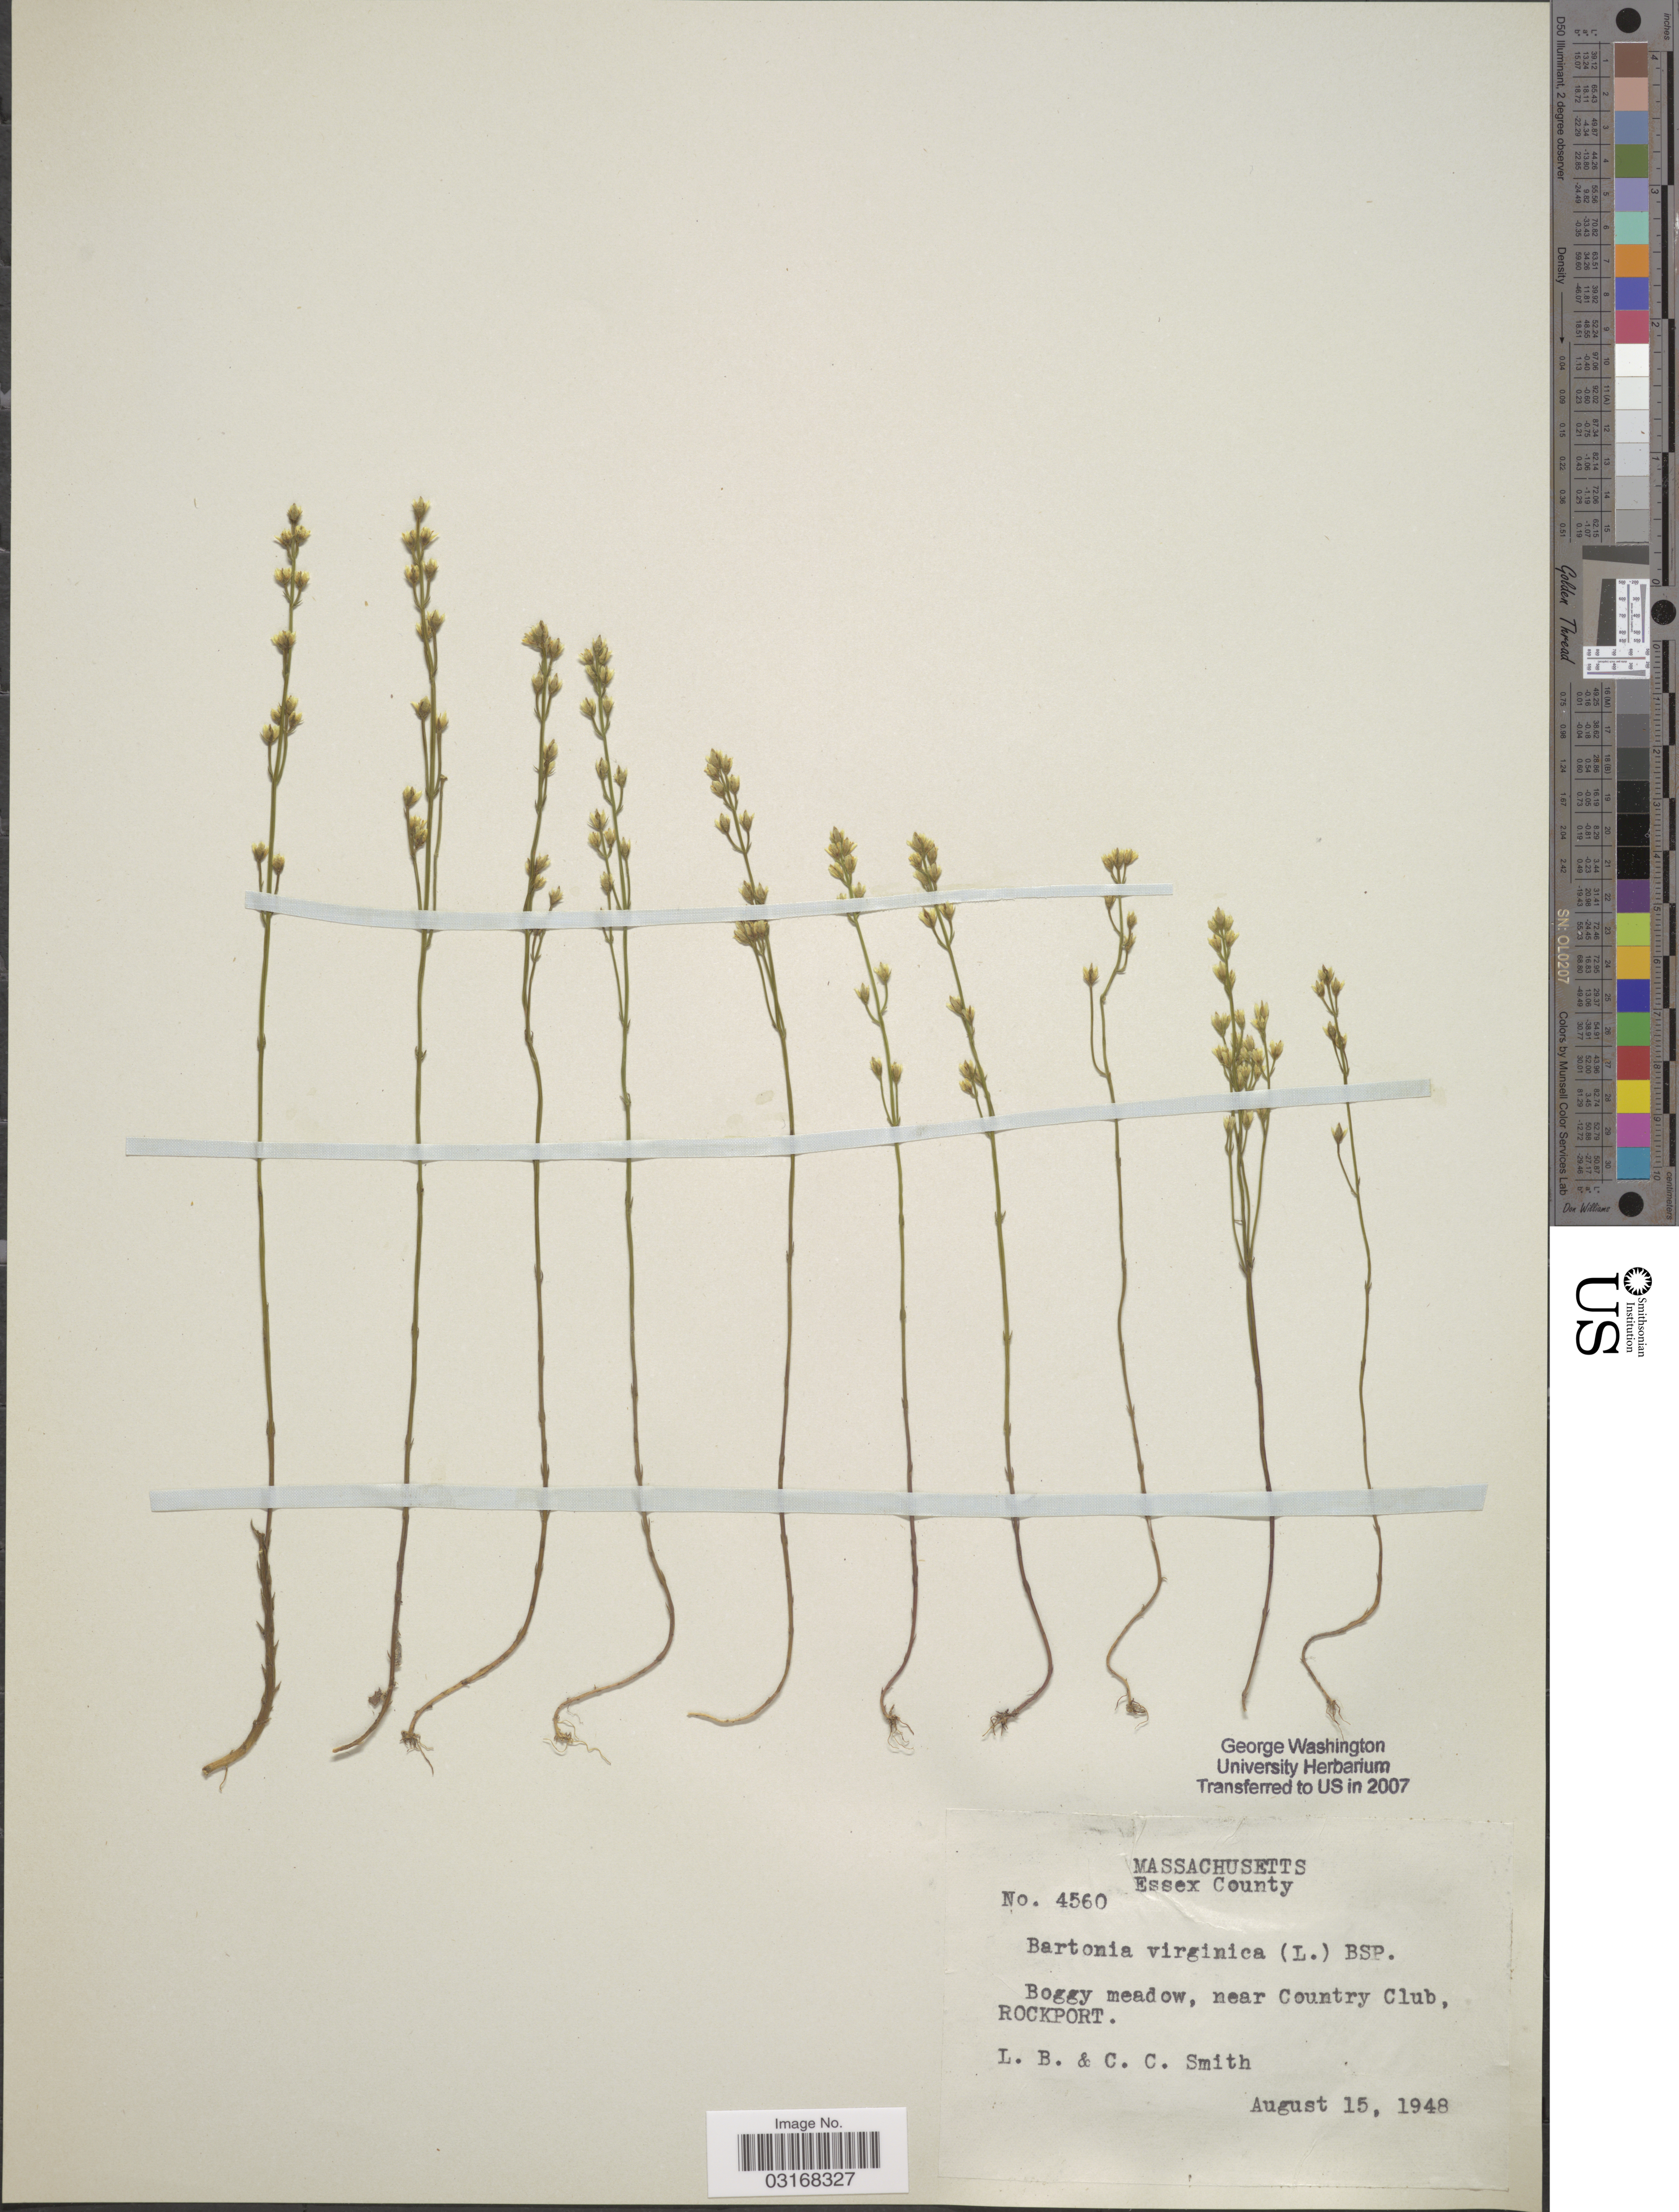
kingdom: Plantae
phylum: Tracheophyta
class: Magnoliopsida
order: Gentianales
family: Gentianaceae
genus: Obolaria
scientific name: Obolaria sp.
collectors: L. Smith & C. C. Smith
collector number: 4560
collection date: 1948-08-15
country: United States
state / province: Massachusetts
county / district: Essex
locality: Boggy meadow, near Country Club, Rockport.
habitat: Boggy meadow